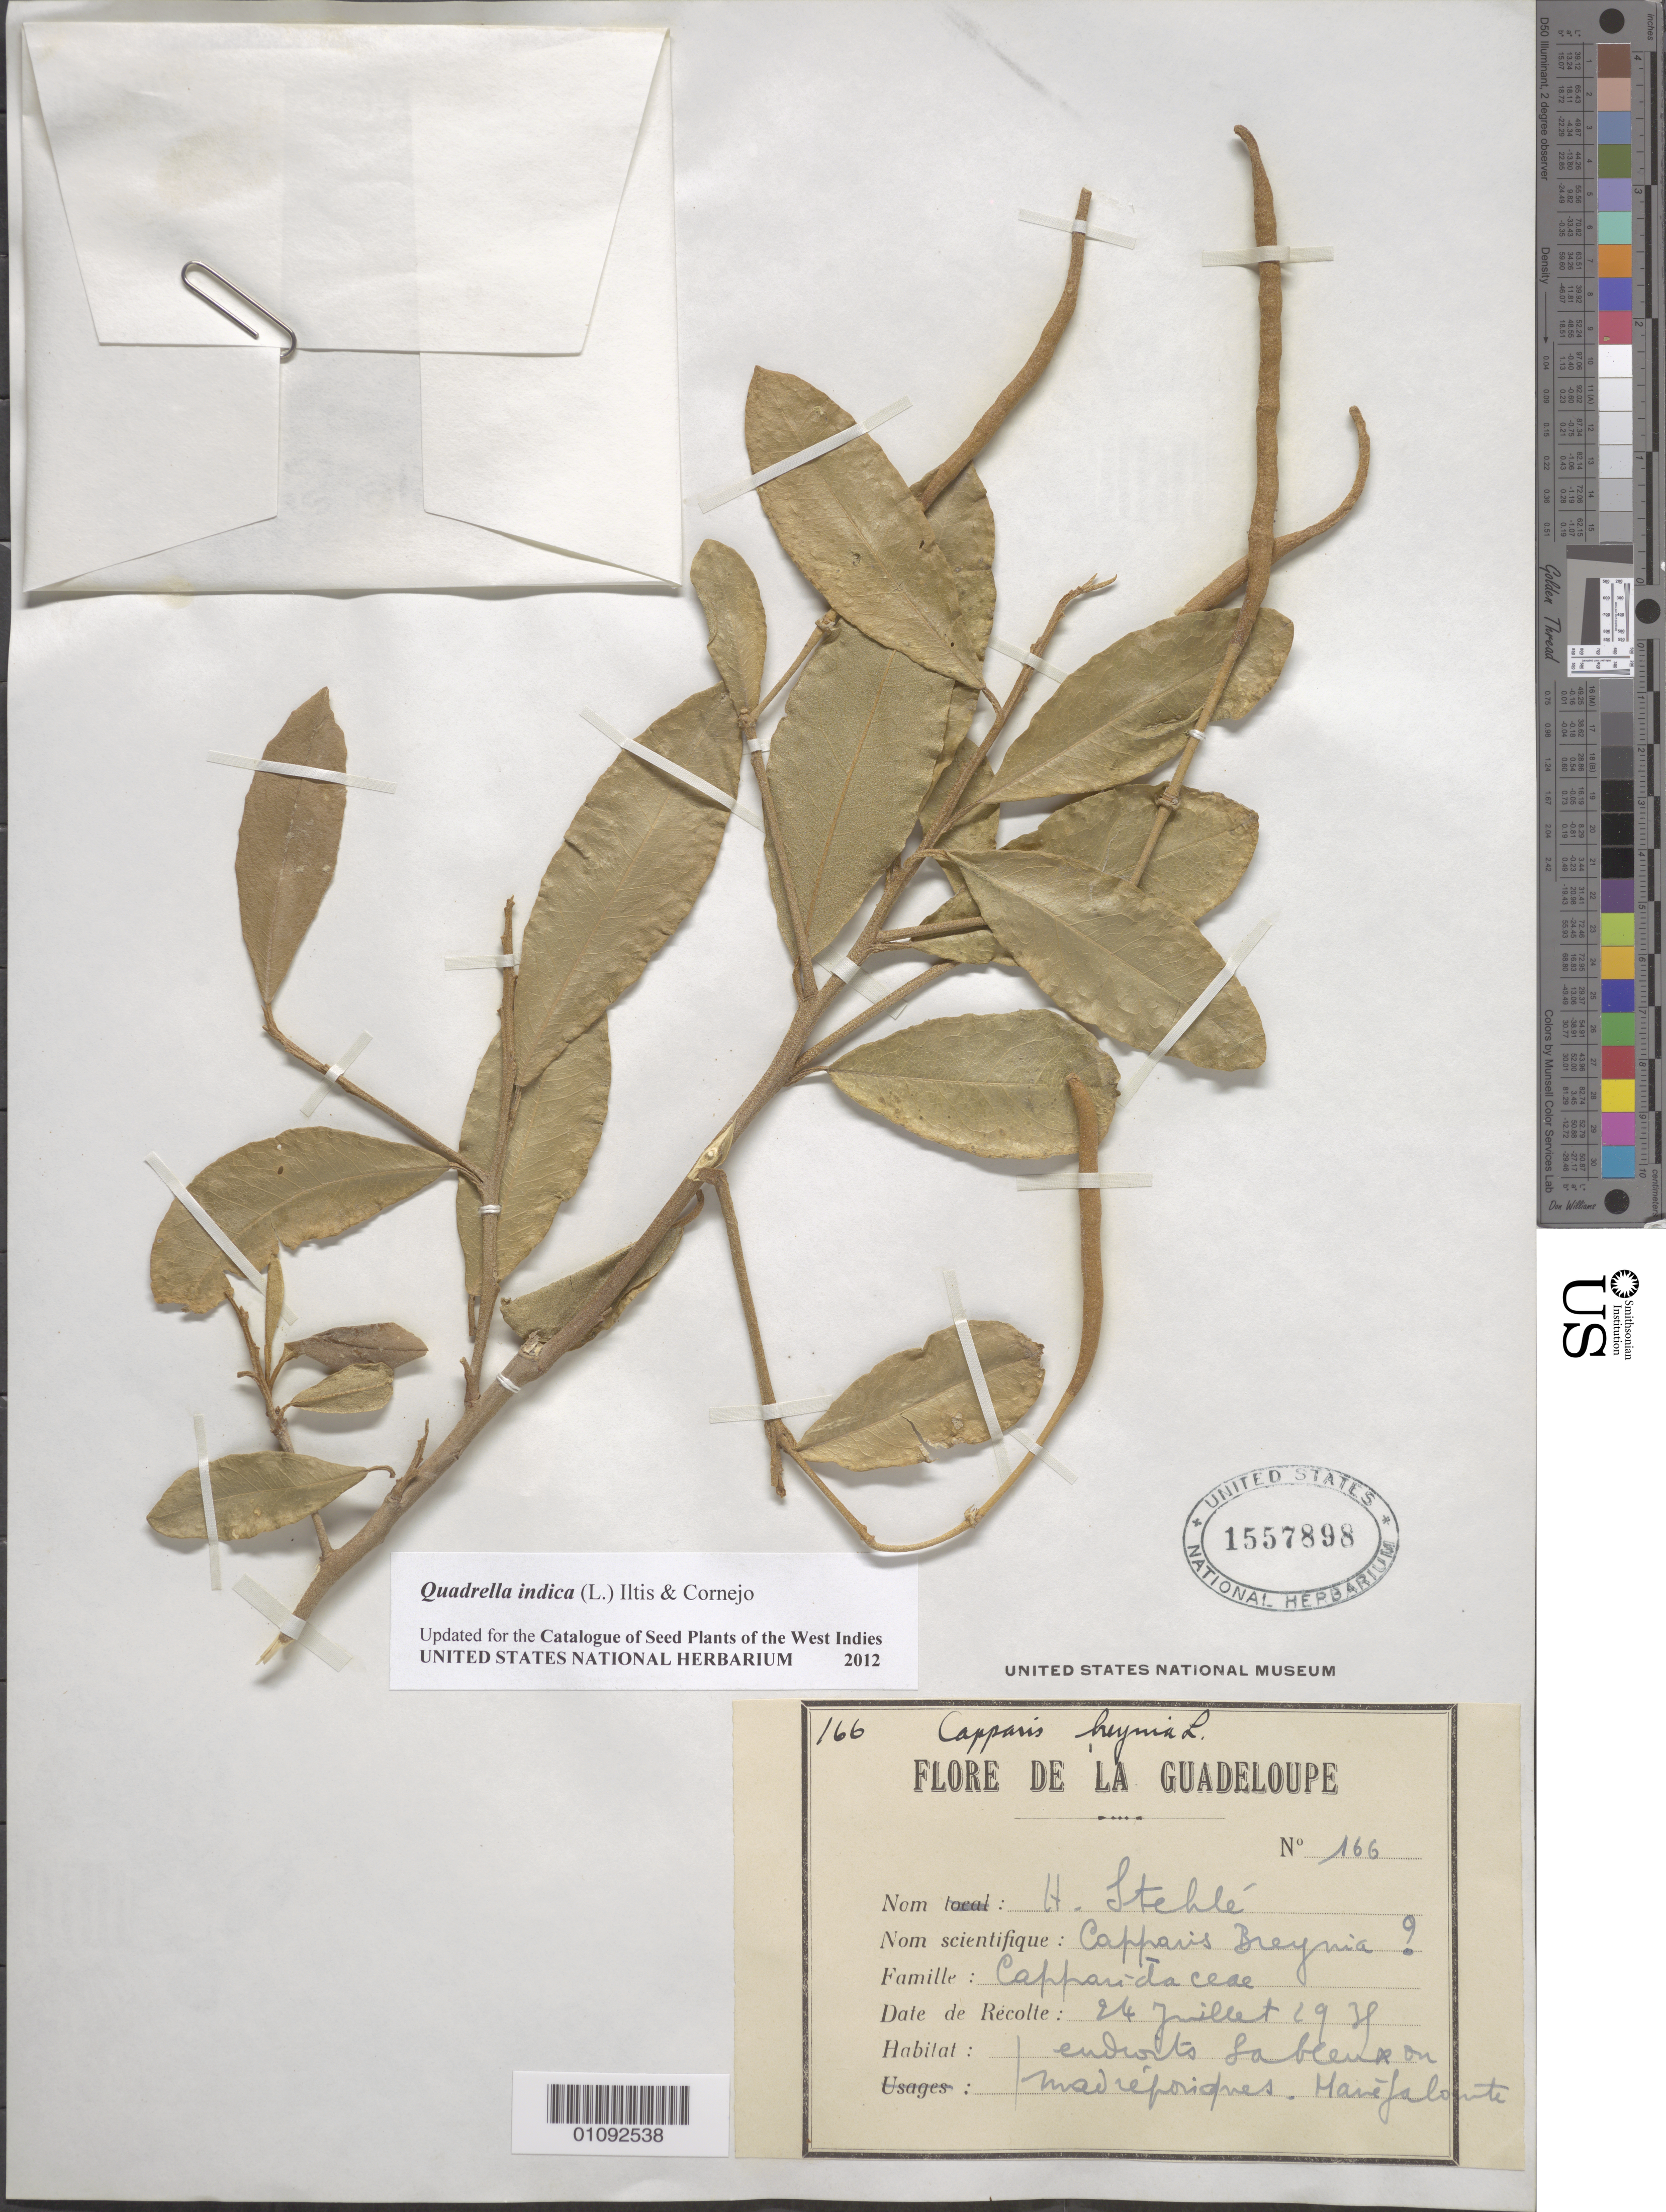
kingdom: Plantae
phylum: Tracheophyta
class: Magnoliopsida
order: Brassicales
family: Capparaceae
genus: Quadrella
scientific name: Quadrella indica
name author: (L.) Iltis & Cornejo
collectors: H. Stehlé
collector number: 166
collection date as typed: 24 Jul 1938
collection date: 1938-07-24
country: Guadeloupe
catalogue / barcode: US 1557898